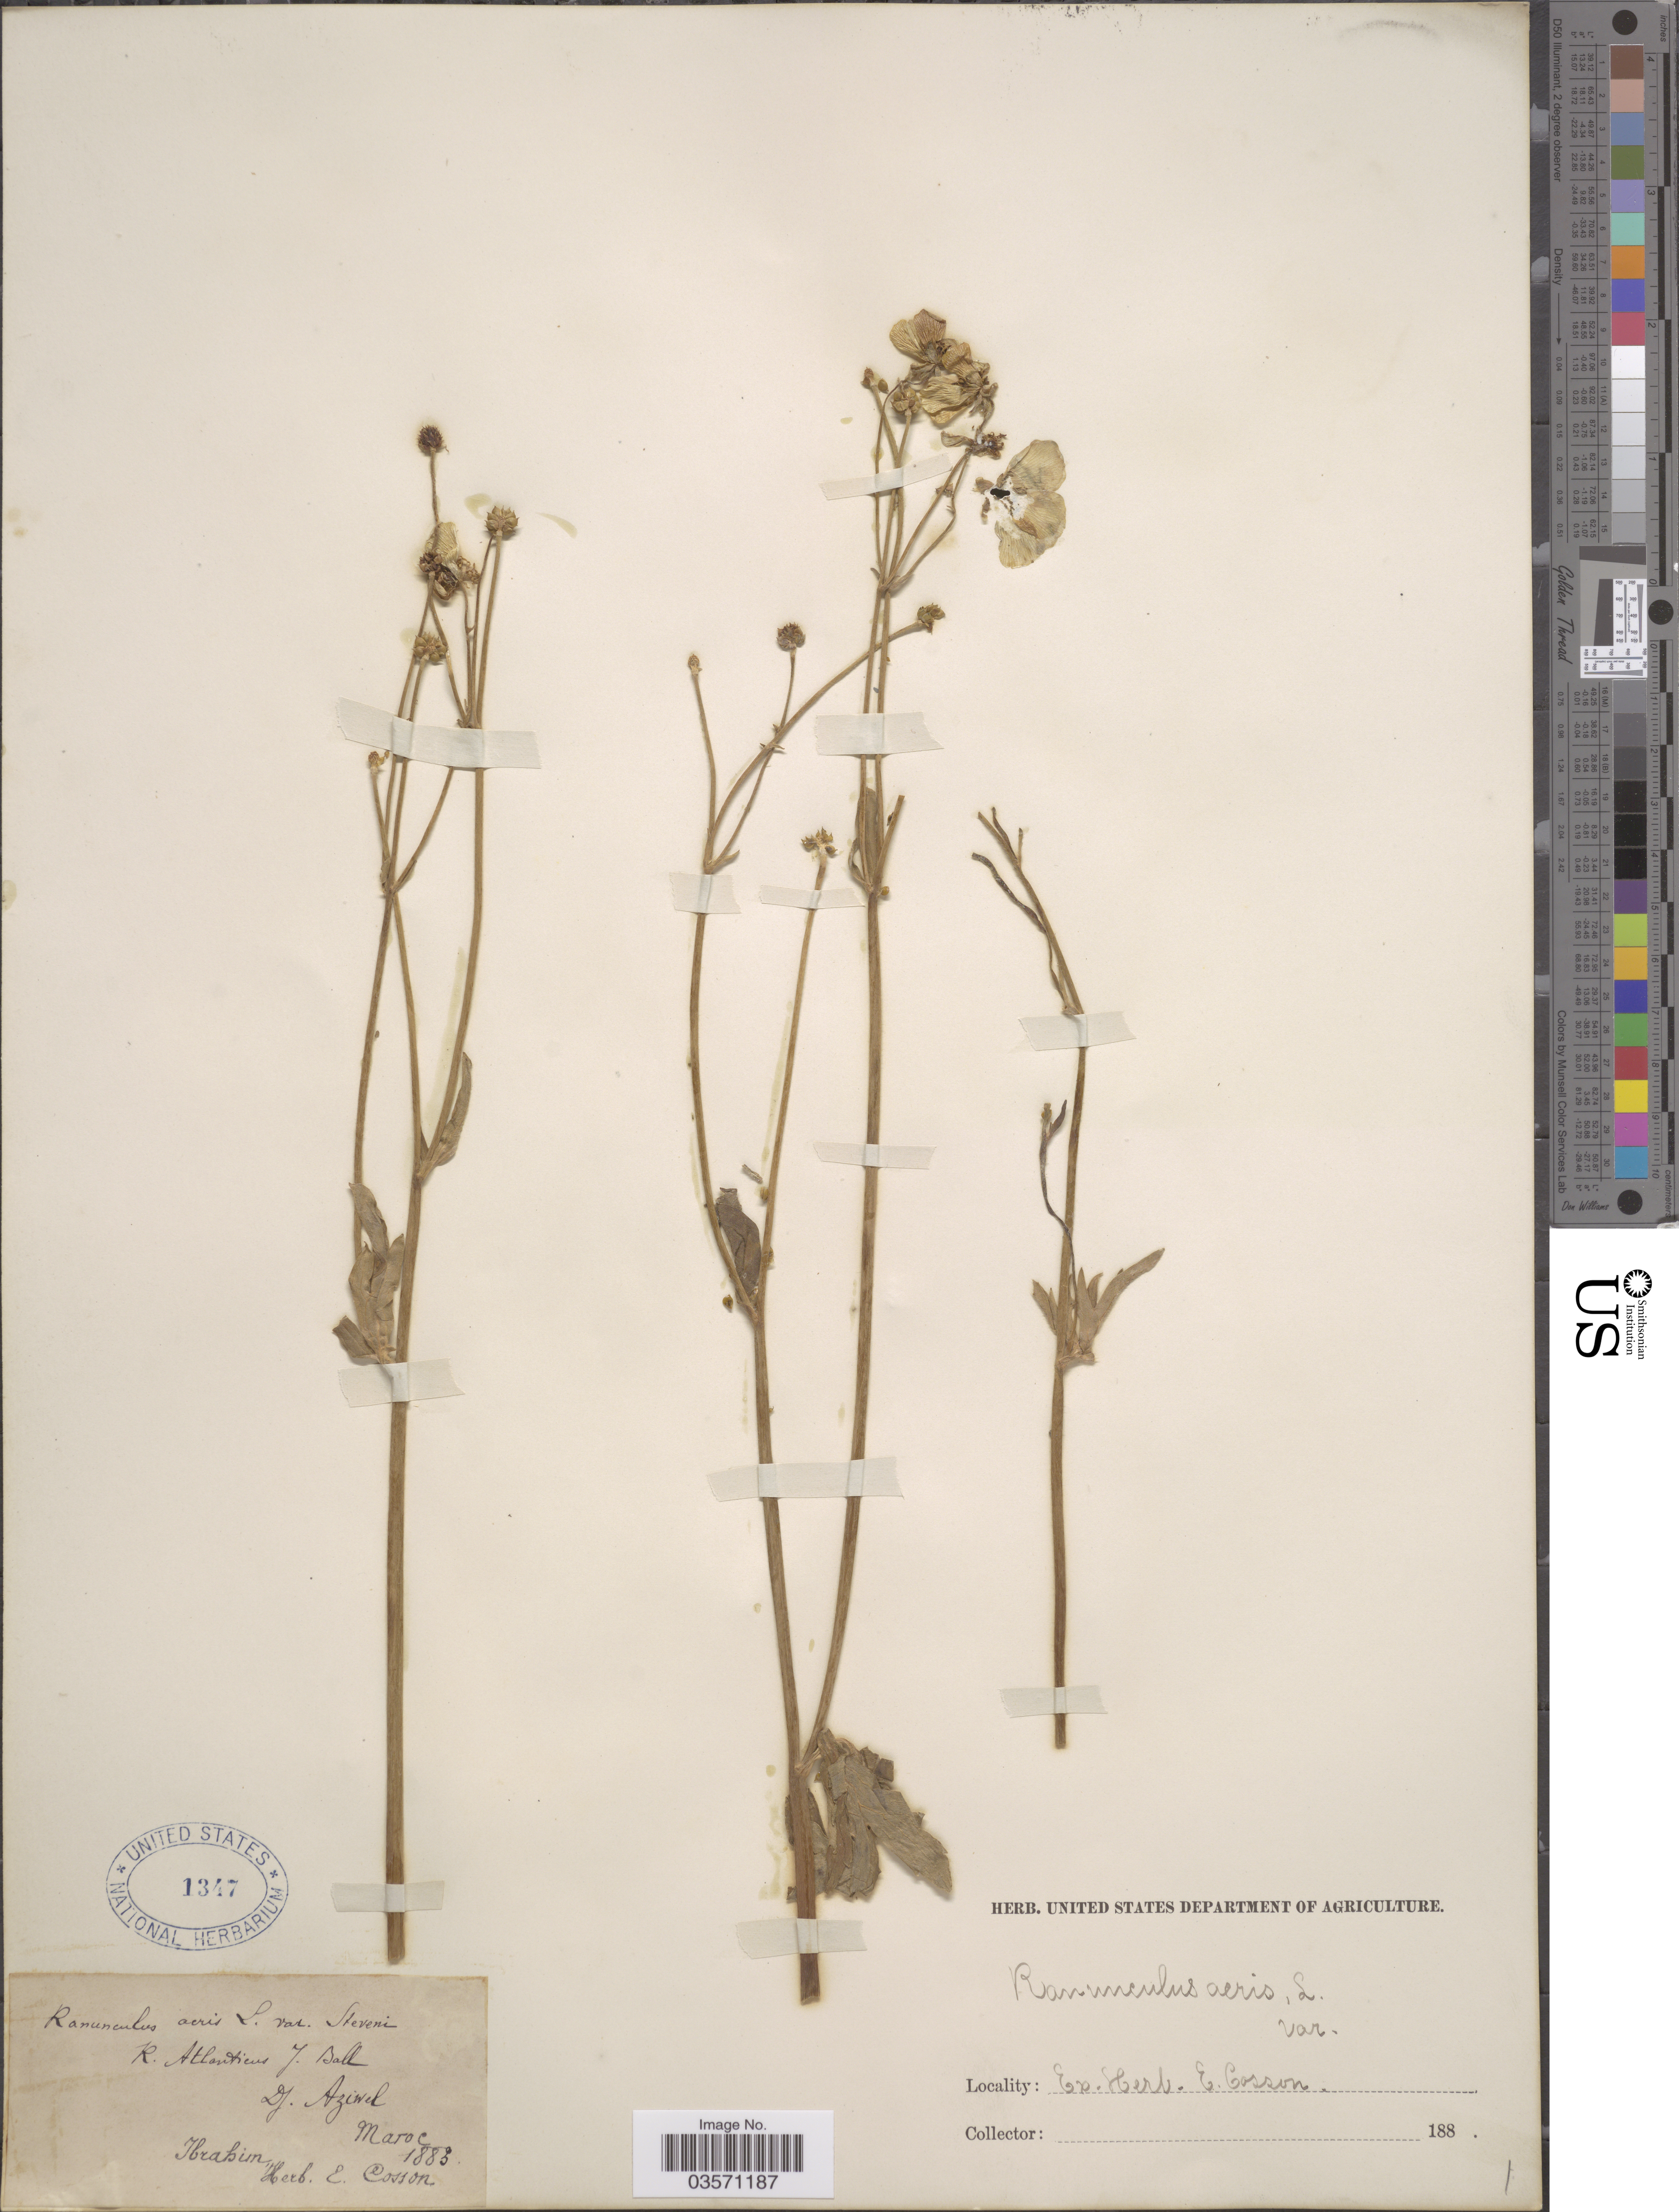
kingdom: Plantae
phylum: Tracheophyta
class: Magnoliopsida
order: Ranunculales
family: Ranunculaceae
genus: Ranunculus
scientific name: Ranunculus acris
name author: L.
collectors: -. Ibrahim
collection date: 1883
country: Morocco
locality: Maroc.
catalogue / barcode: US 1347